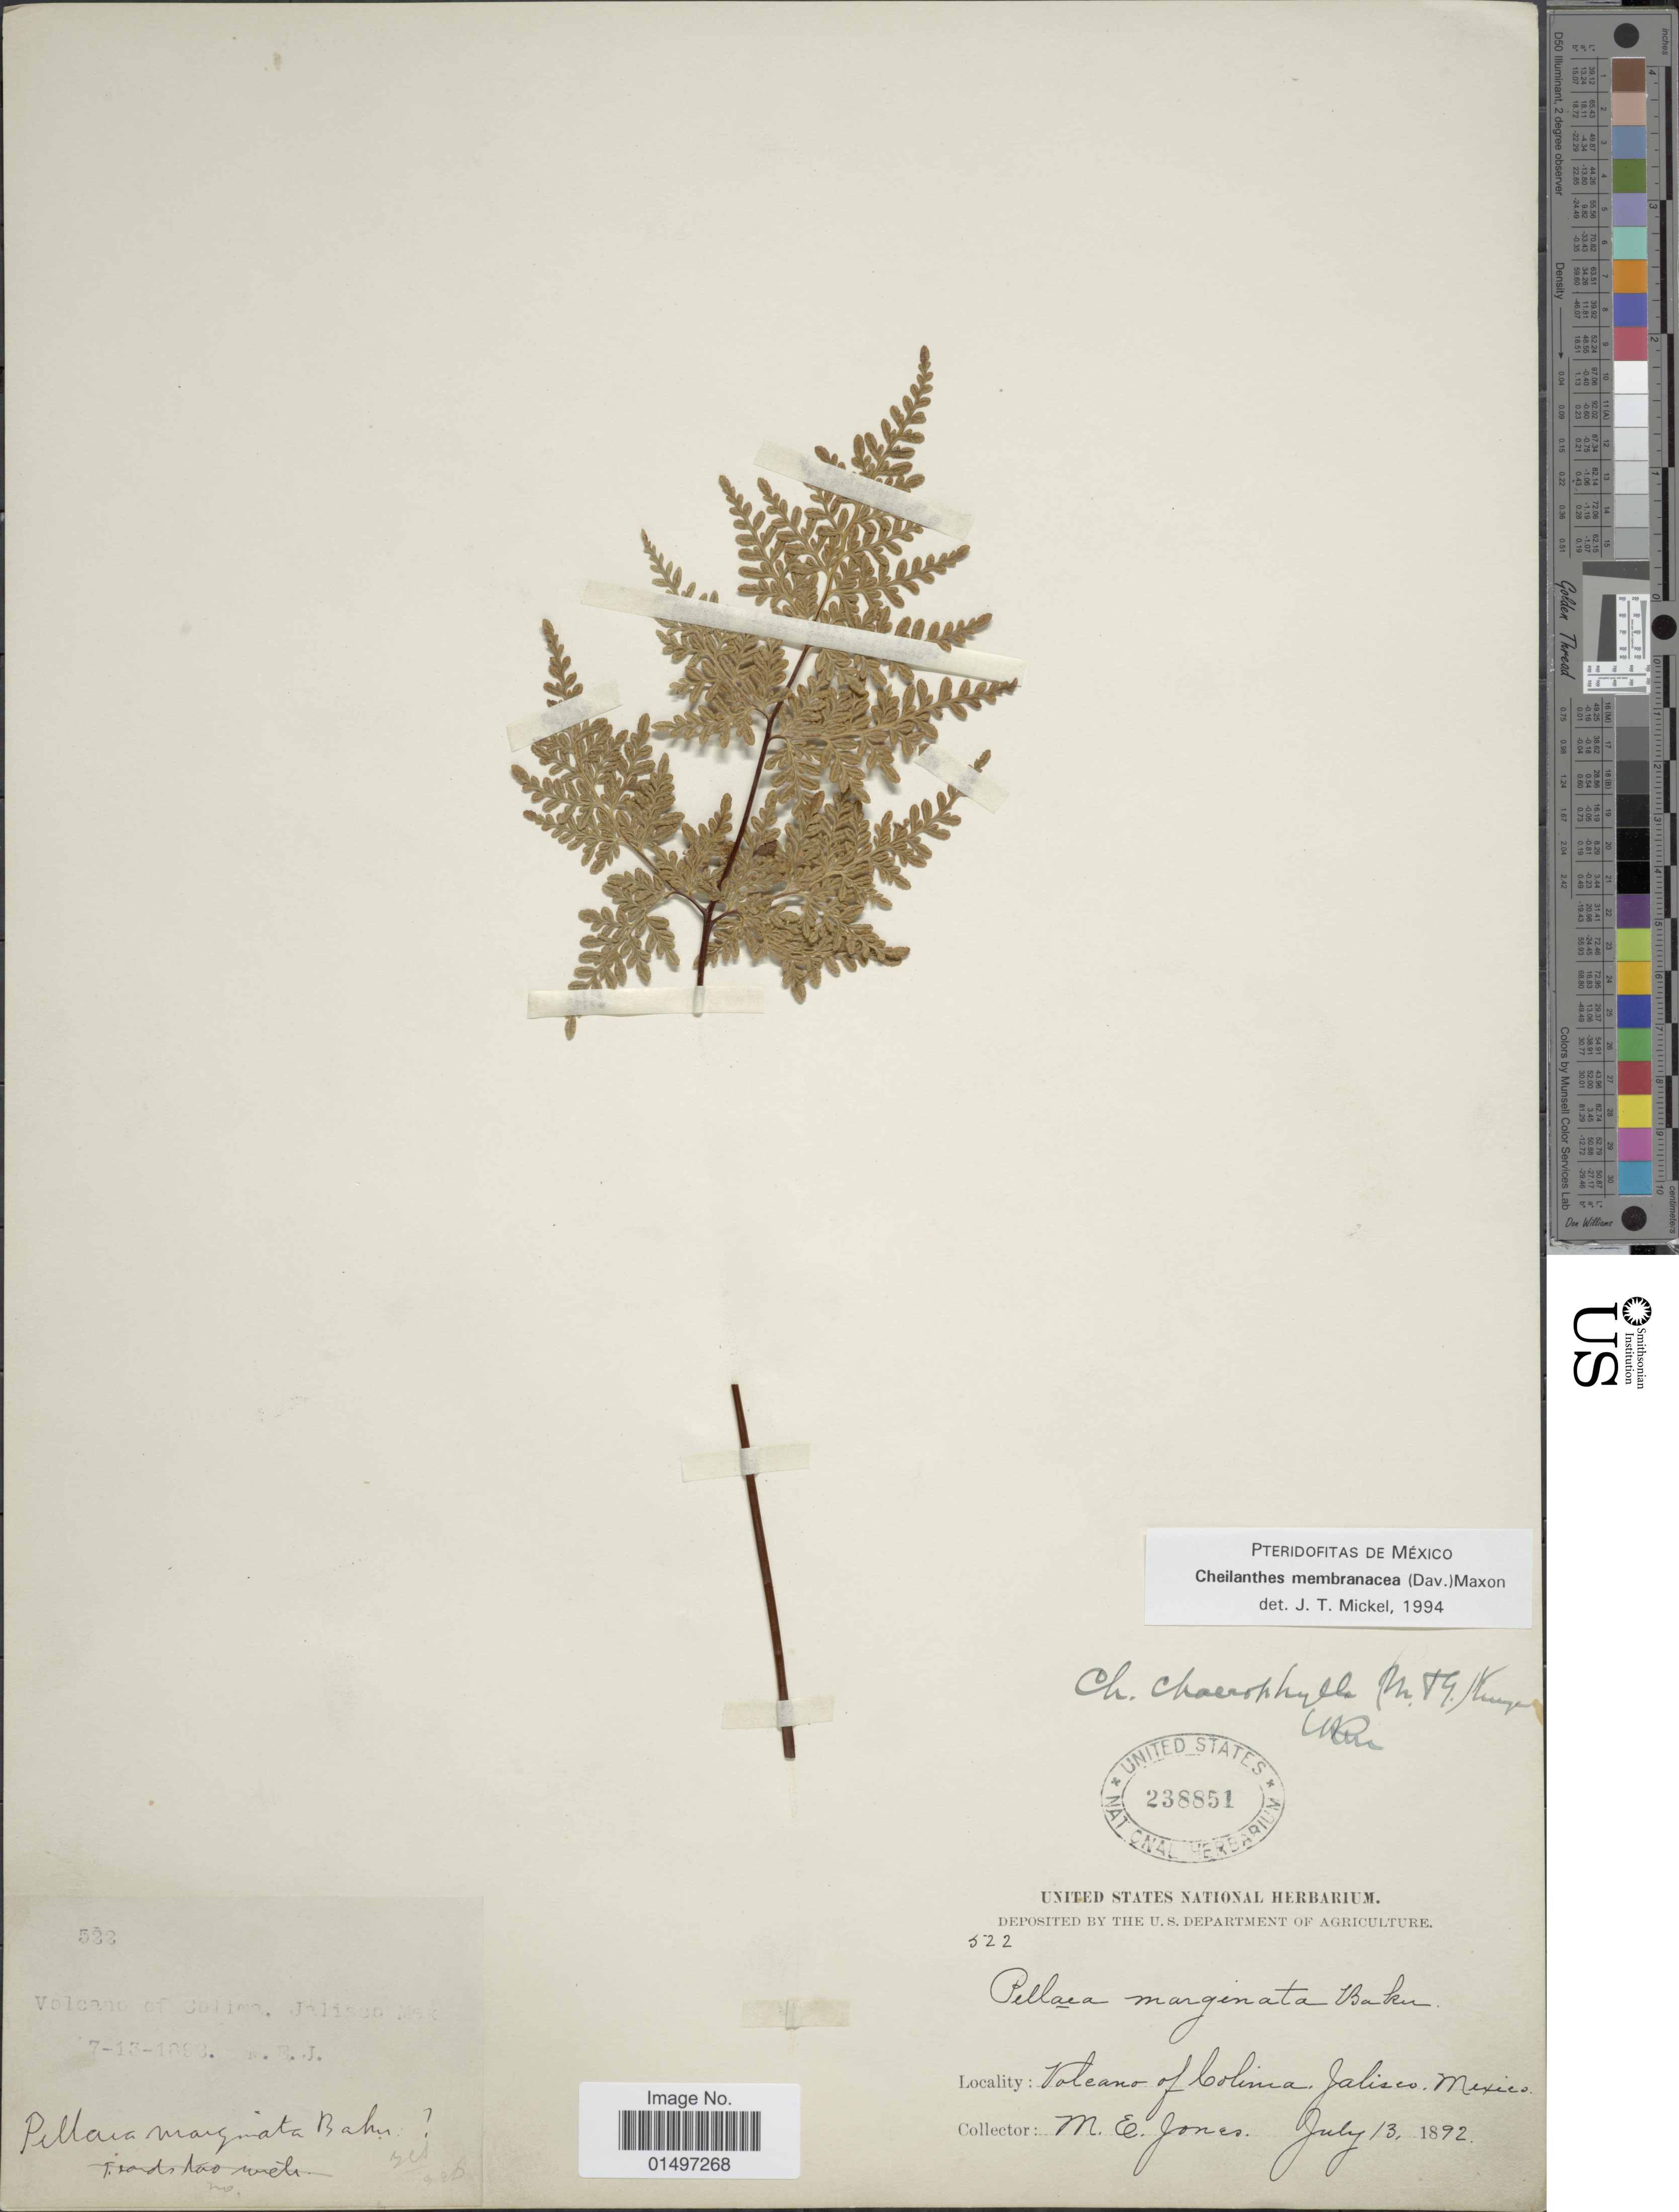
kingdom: Plantae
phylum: Tracheophyta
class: Polypodiopsida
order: Polypodiales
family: Pteridaceae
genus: Gaga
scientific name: Gaga membranacea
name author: (Davenp.) Fay W. Li & Windham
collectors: M. E. Jones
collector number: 522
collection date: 1892-07-13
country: Mexico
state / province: Jalisco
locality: Volcano of Colima, Jalisco.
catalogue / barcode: US 238851